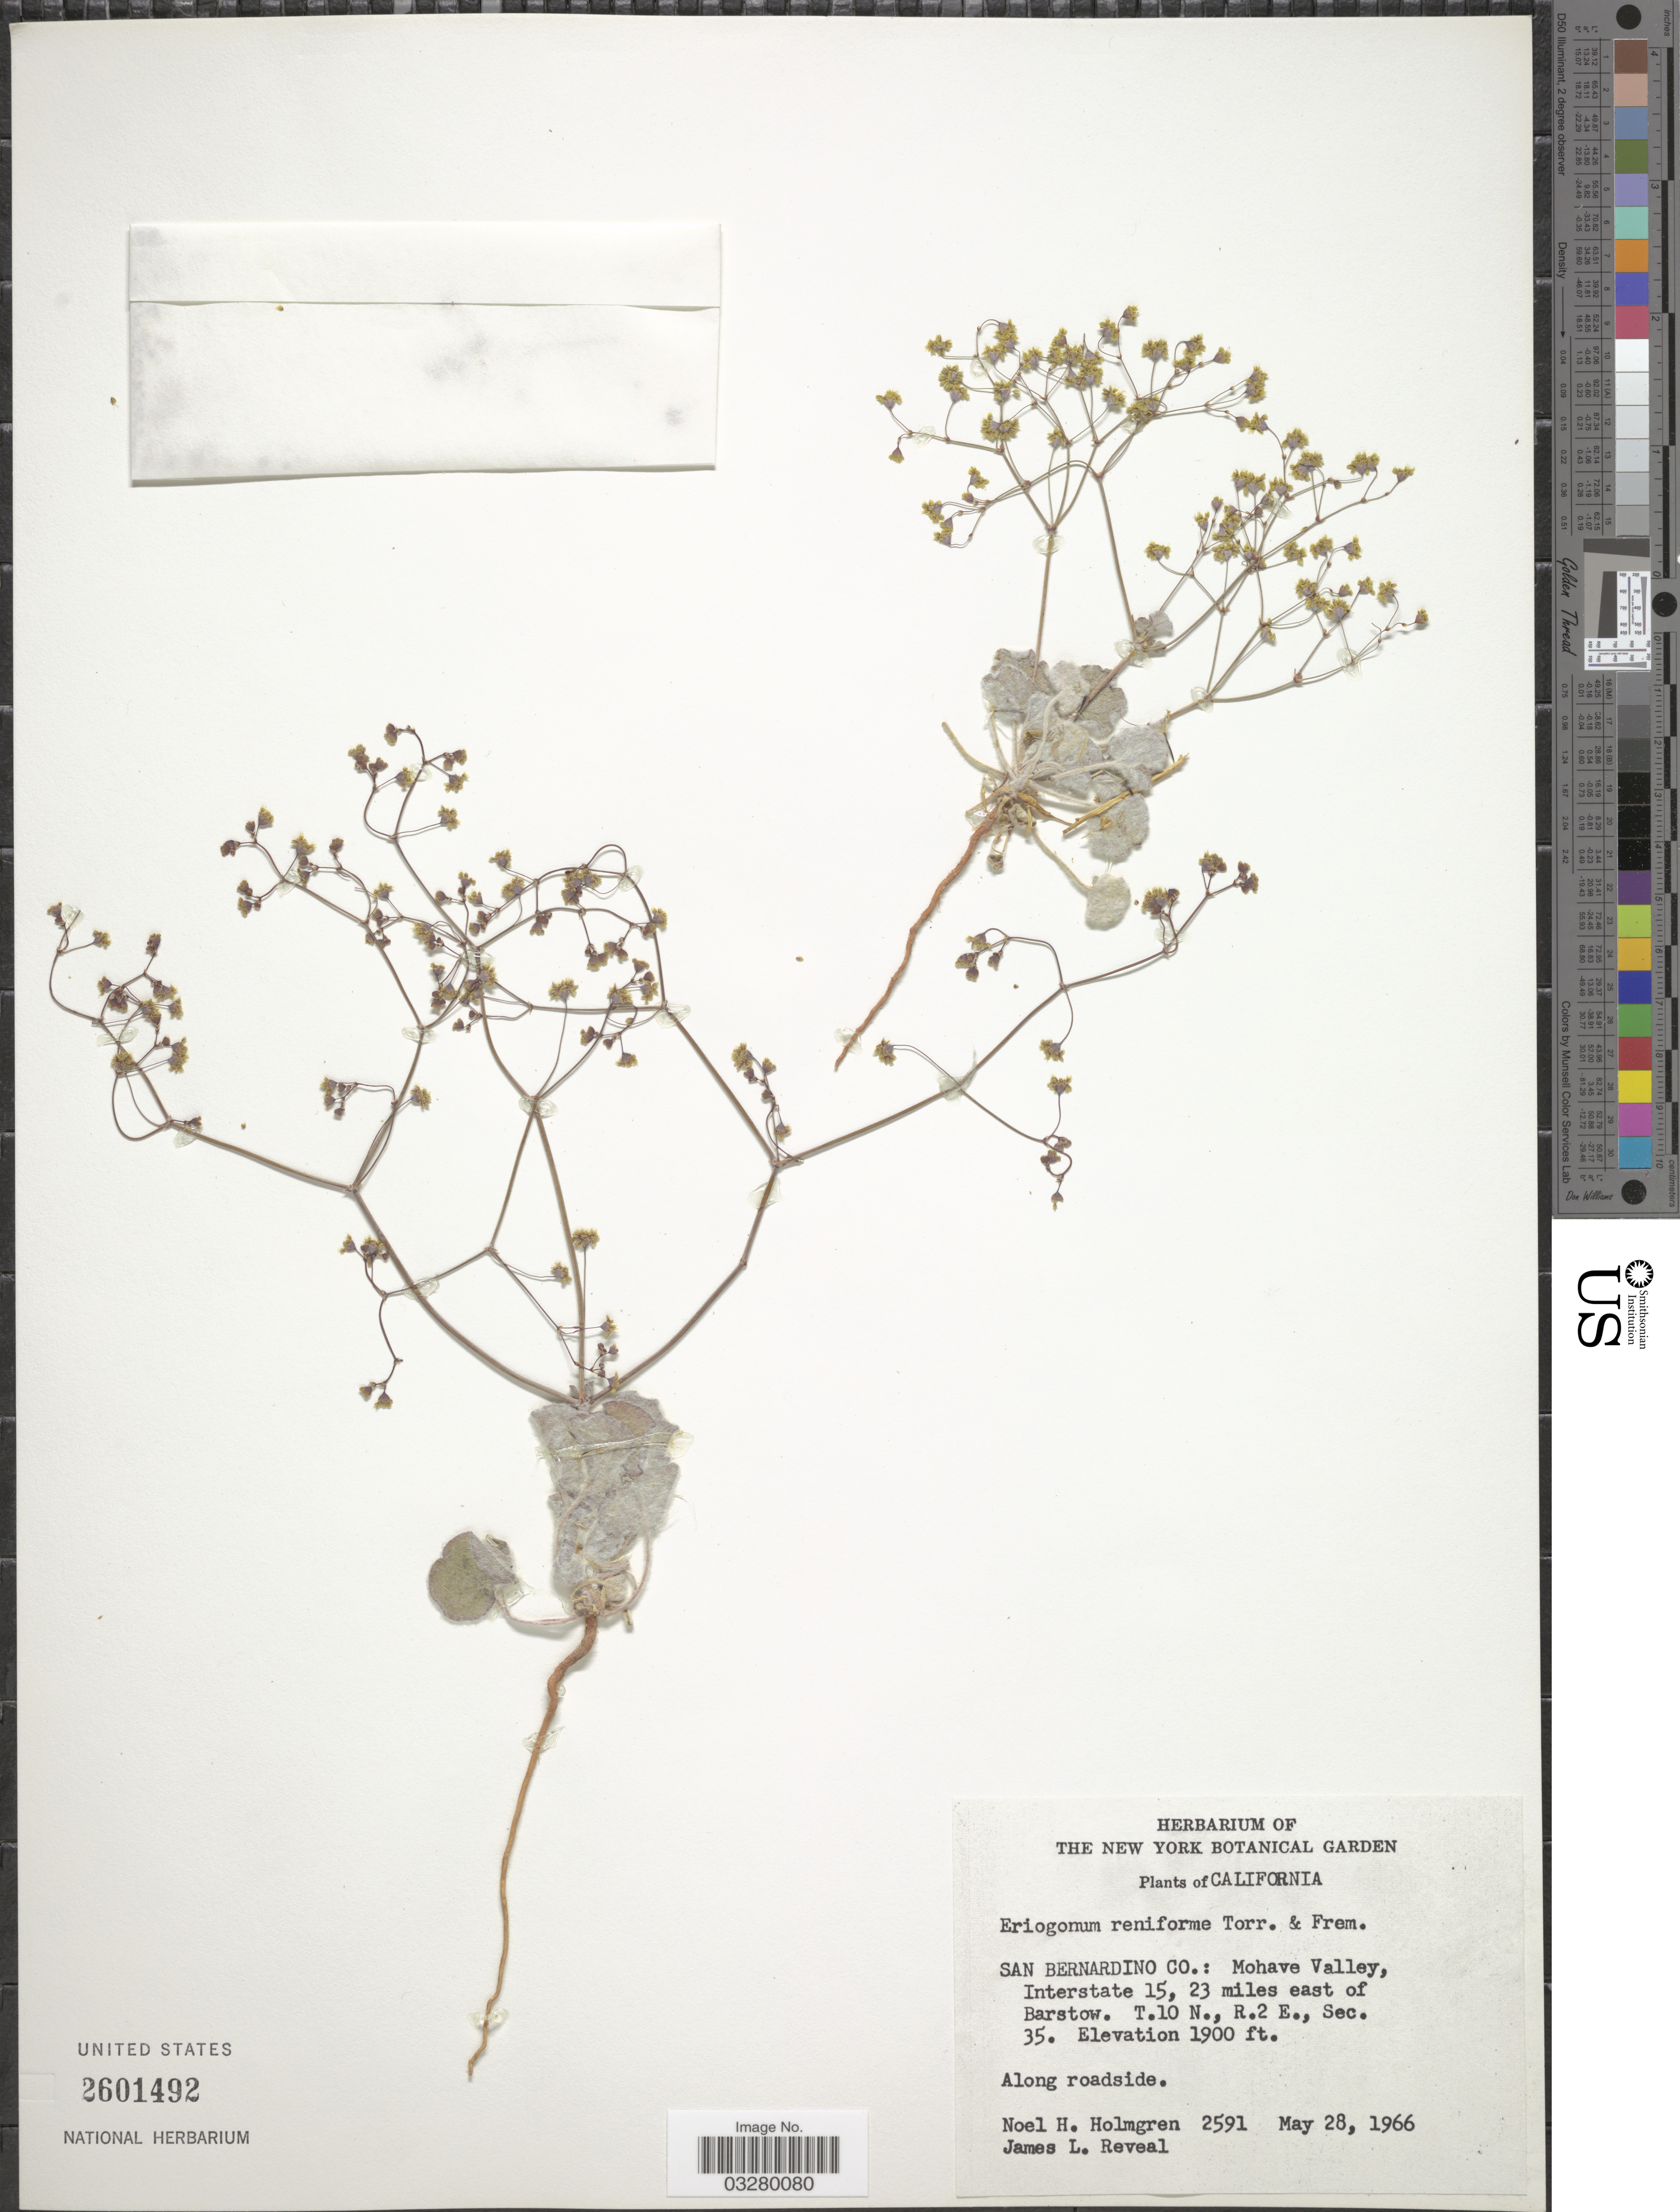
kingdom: Plantae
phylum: Tracheophyta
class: Magnoliopsida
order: Caryophyllales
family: Polygonaceae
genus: Eriogonum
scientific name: Eriogonum reniforme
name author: Torr. & Frém.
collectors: N. H. Holmgren & J. L. Reveal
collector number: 2591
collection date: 1966-05-28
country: United States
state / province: California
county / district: San Bernardino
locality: San Bernardino Co.: Mohave Valley, Interstate 15, 23 miles east of Barstow. T. 10 N., R. 2 E., Sec. 35.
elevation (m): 579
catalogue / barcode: US 2601492